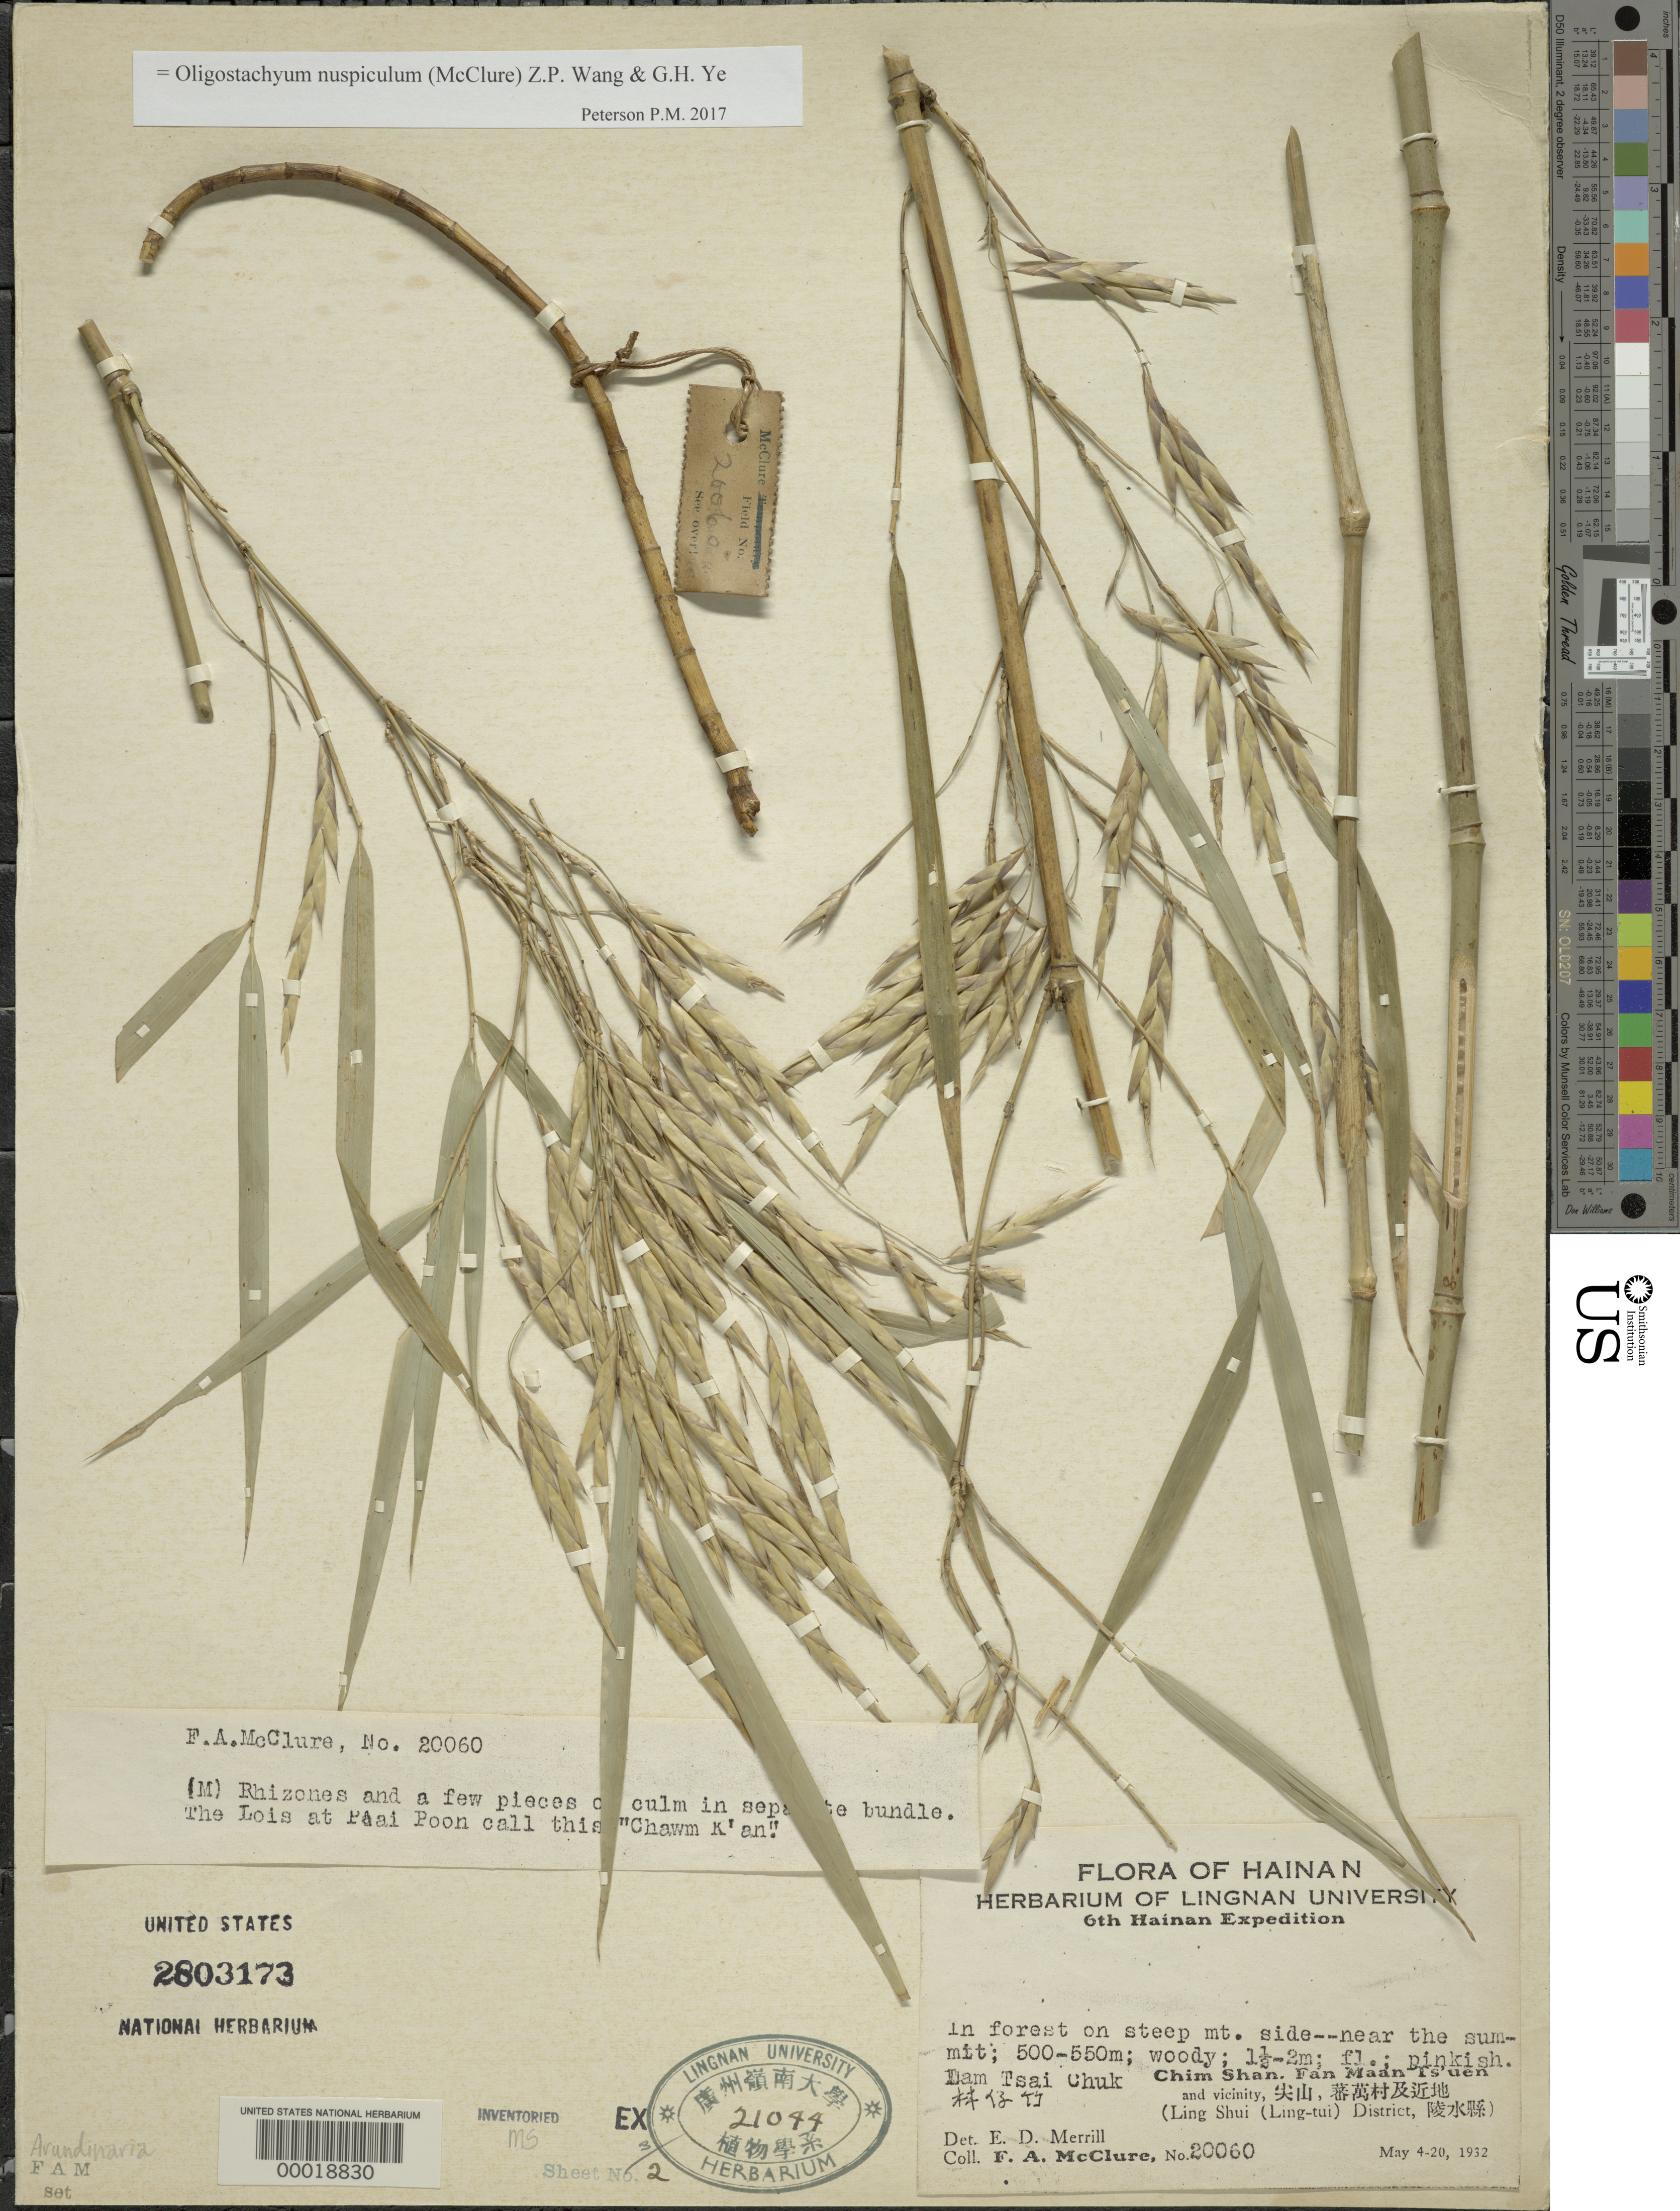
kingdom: Plantae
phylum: Tracheophyta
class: Liliopsida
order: Poales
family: Poaceae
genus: Oligostachyum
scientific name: Oligostachyum nuspiculum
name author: (McClure) Z.P. Wang & G.H. Ye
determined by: Poaceae Reorganization Project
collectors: F. A. McClure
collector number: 20060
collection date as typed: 04 May 1932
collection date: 1932-05-04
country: China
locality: Chim shan, fan maan ts'uen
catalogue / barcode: US 2803173